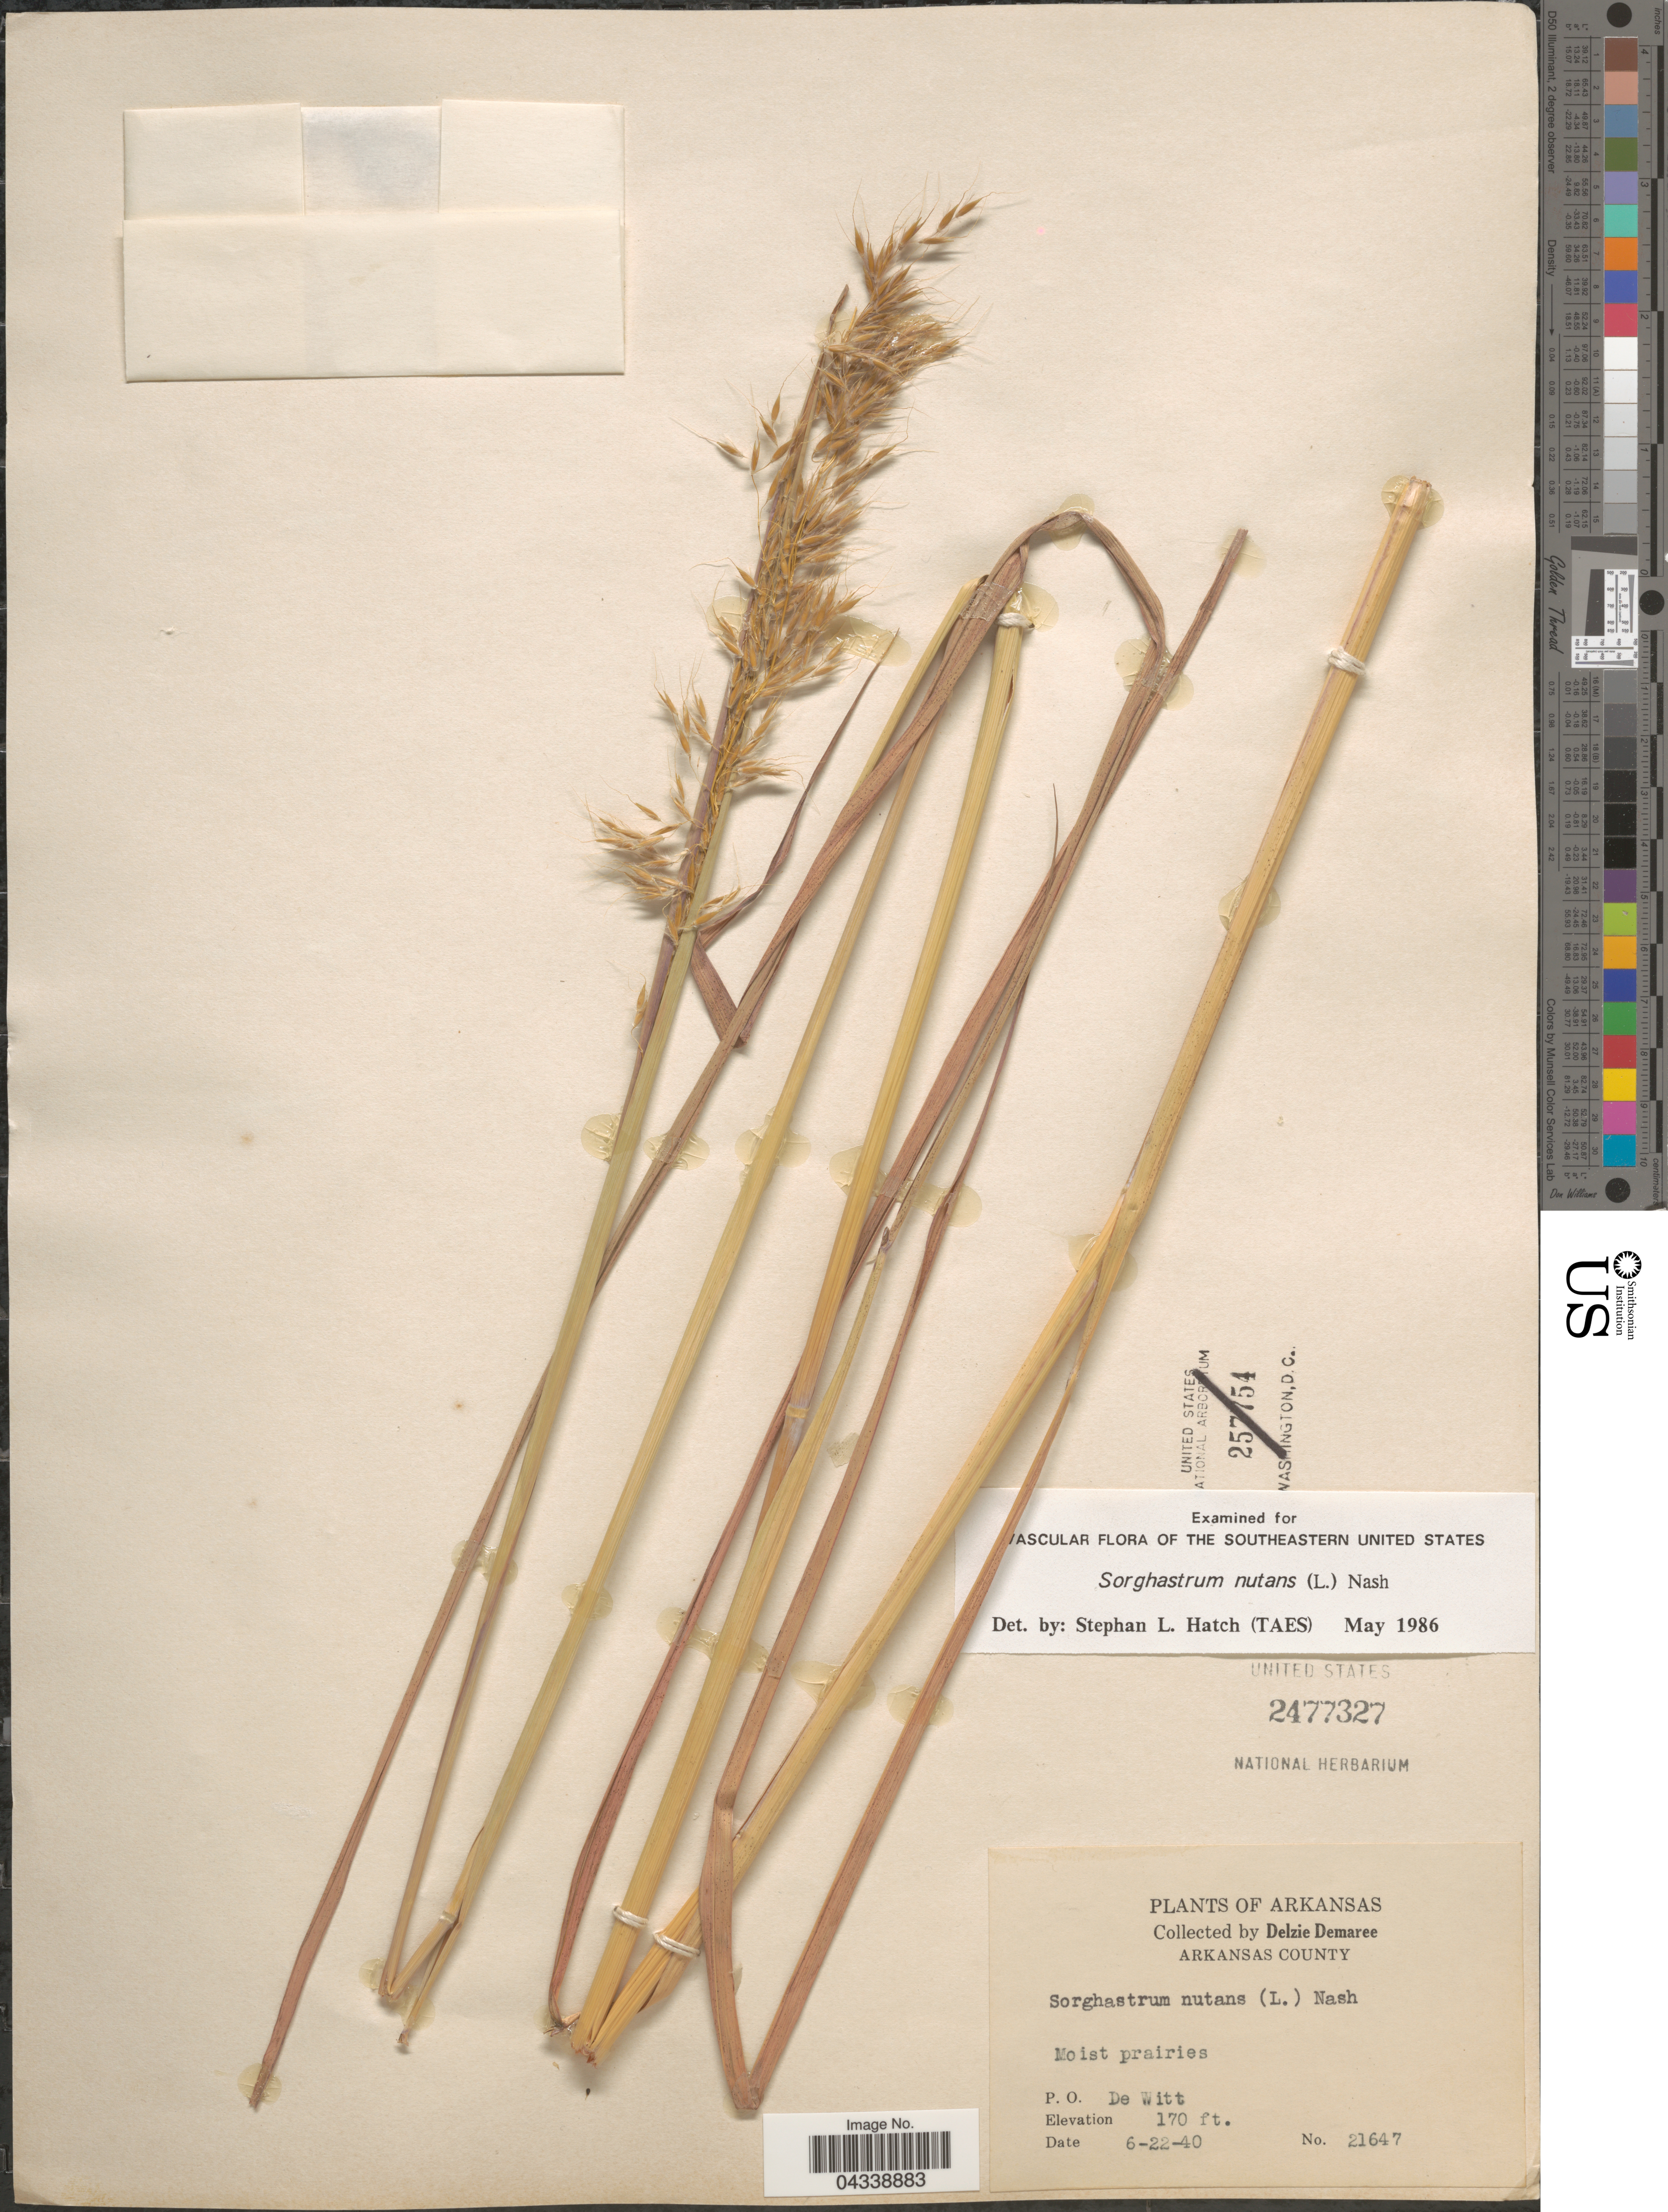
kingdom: Plantae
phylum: Tracheophyta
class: Liliopsida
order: Poales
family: Poaceae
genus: Sorghastrum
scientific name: Sorghastrum nutans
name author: (L.) Nash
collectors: D. Demaree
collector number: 21647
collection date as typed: Transcribed d/m/y: 22/6/40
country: United States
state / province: Arkansas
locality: Arkansas County. P. O. De Witt.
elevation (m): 52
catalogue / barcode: US 2477327